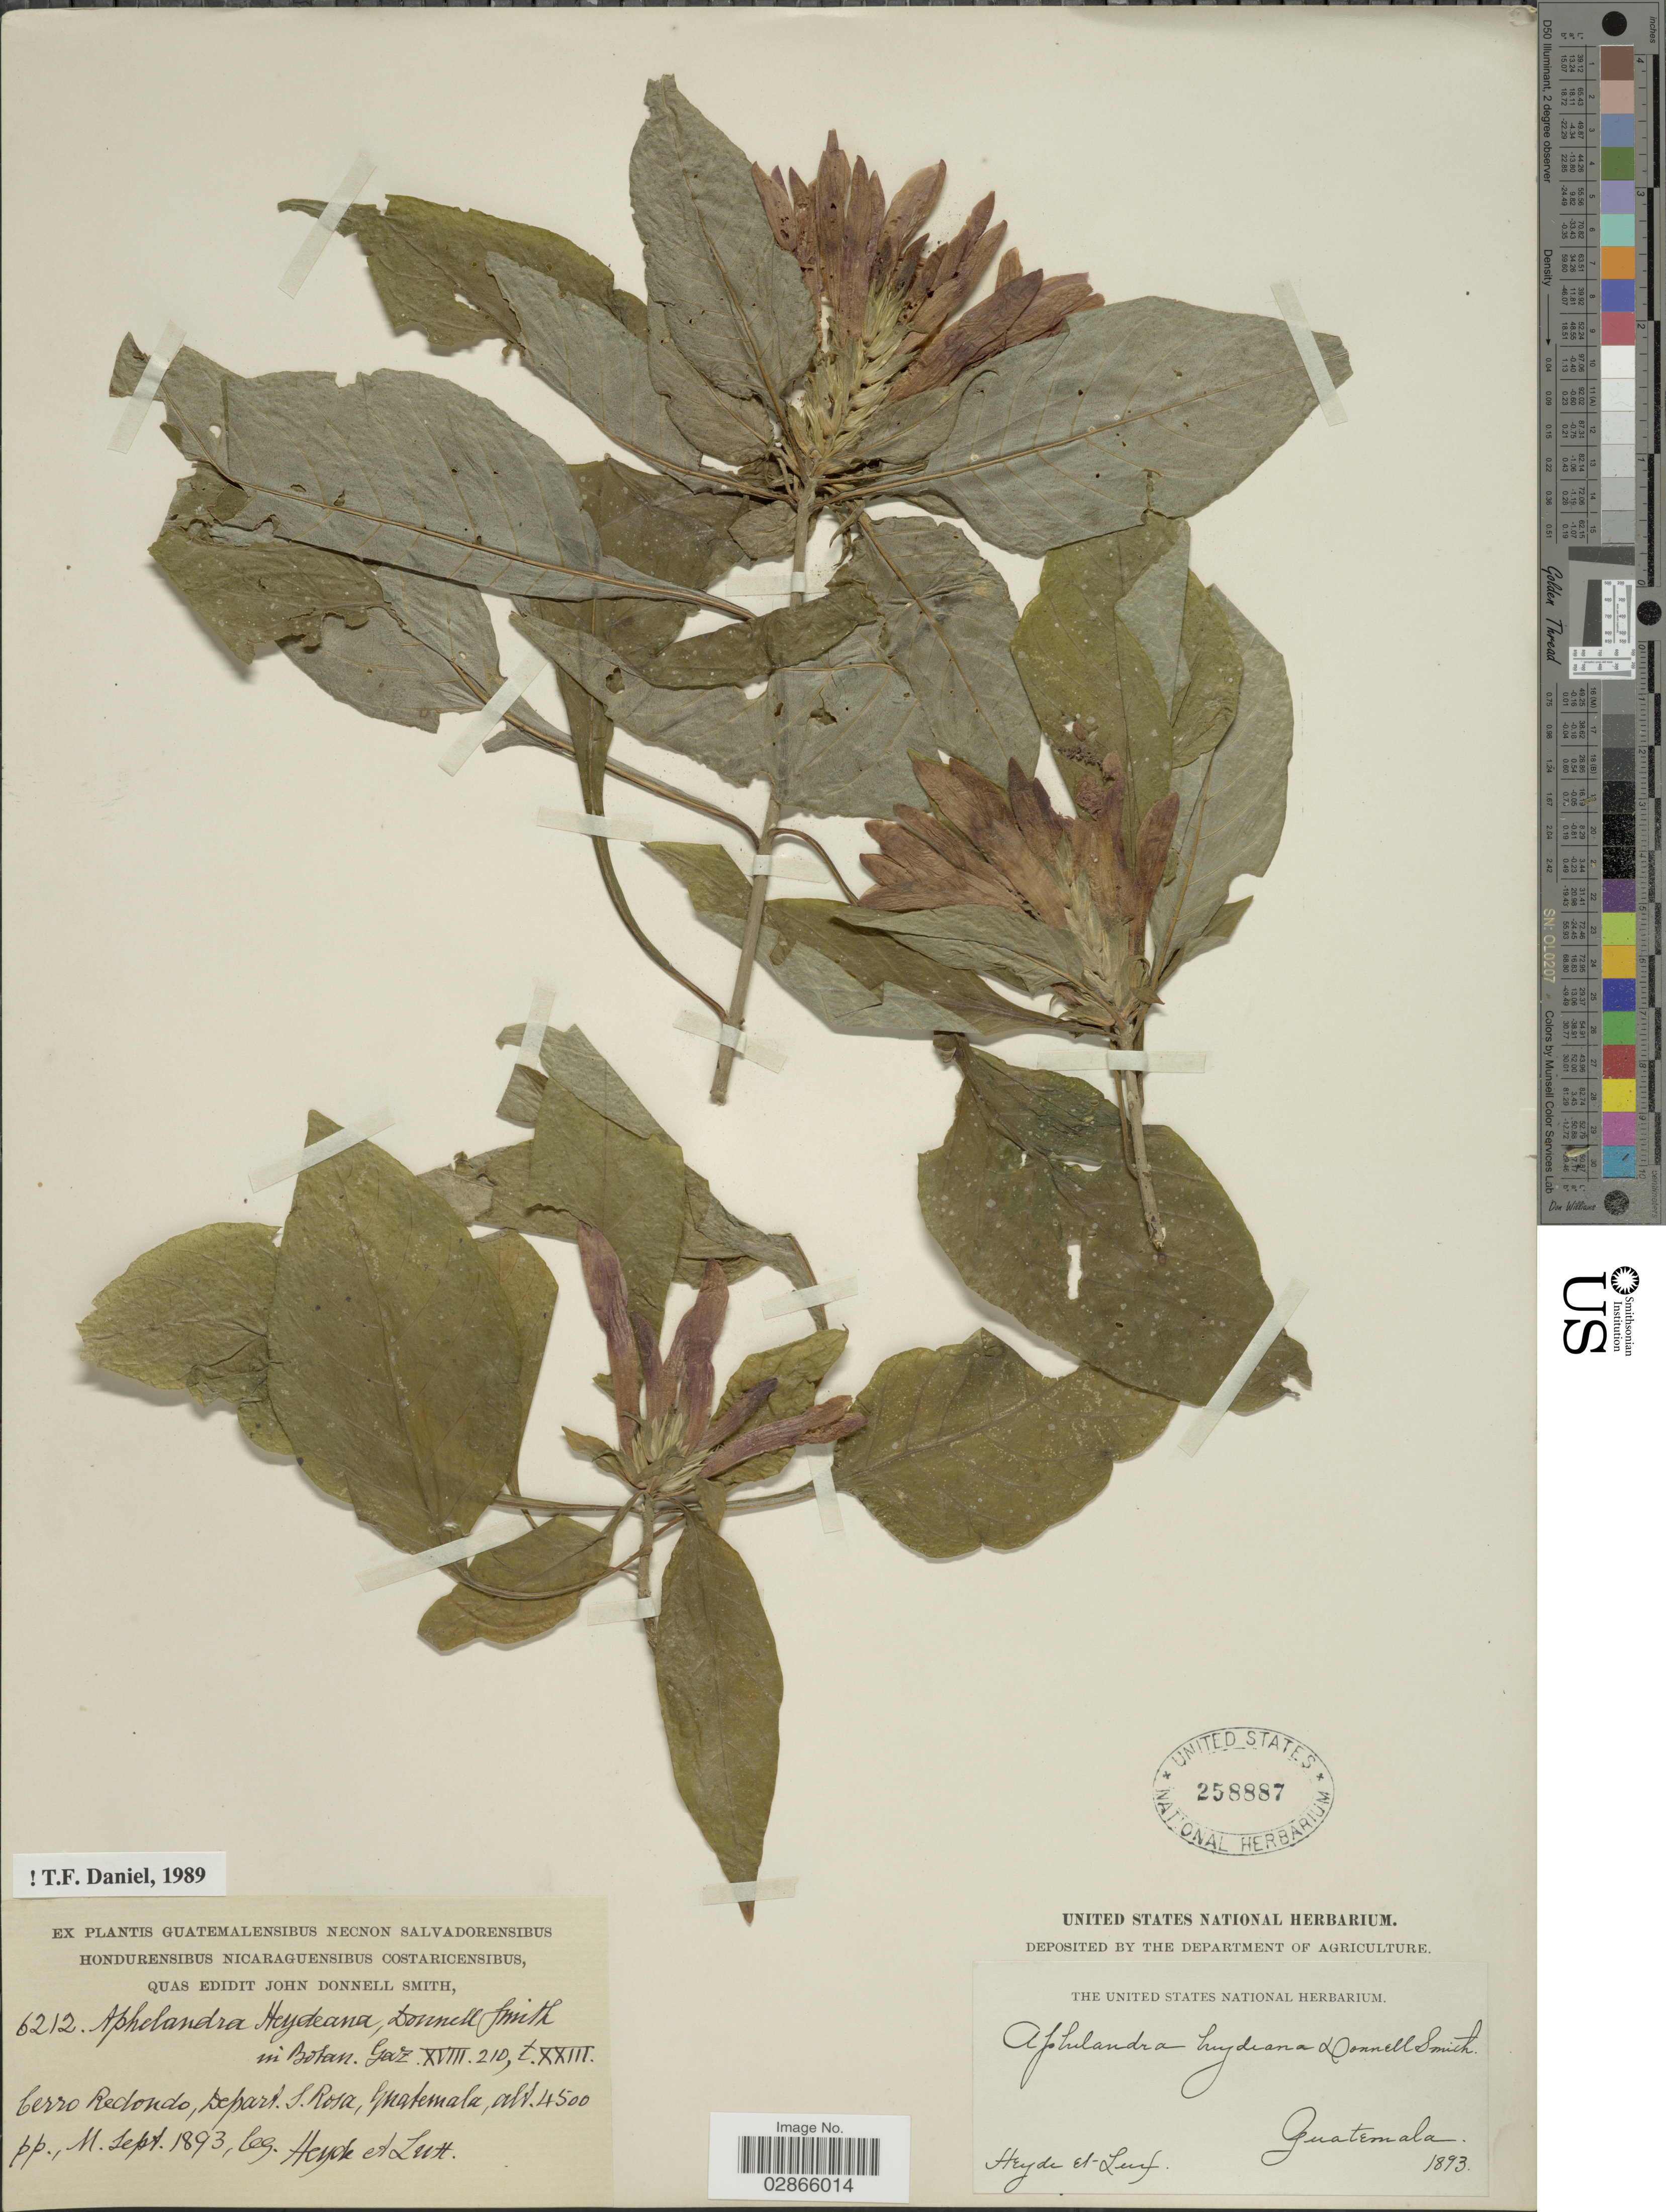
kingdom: Plantae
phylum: Tracheophyta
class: Magnoliopsida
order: Lamiales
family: Acanthaceae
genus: Aphelandra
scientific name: Aphelandra heydeana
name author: Donn. Sm.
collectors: Heyde & Lux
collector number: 6212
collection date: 1893-09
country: Guatemala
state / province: Santa Rosa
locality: Cerro Redondo, Depart. S. Rosa.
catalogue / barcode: US 258887